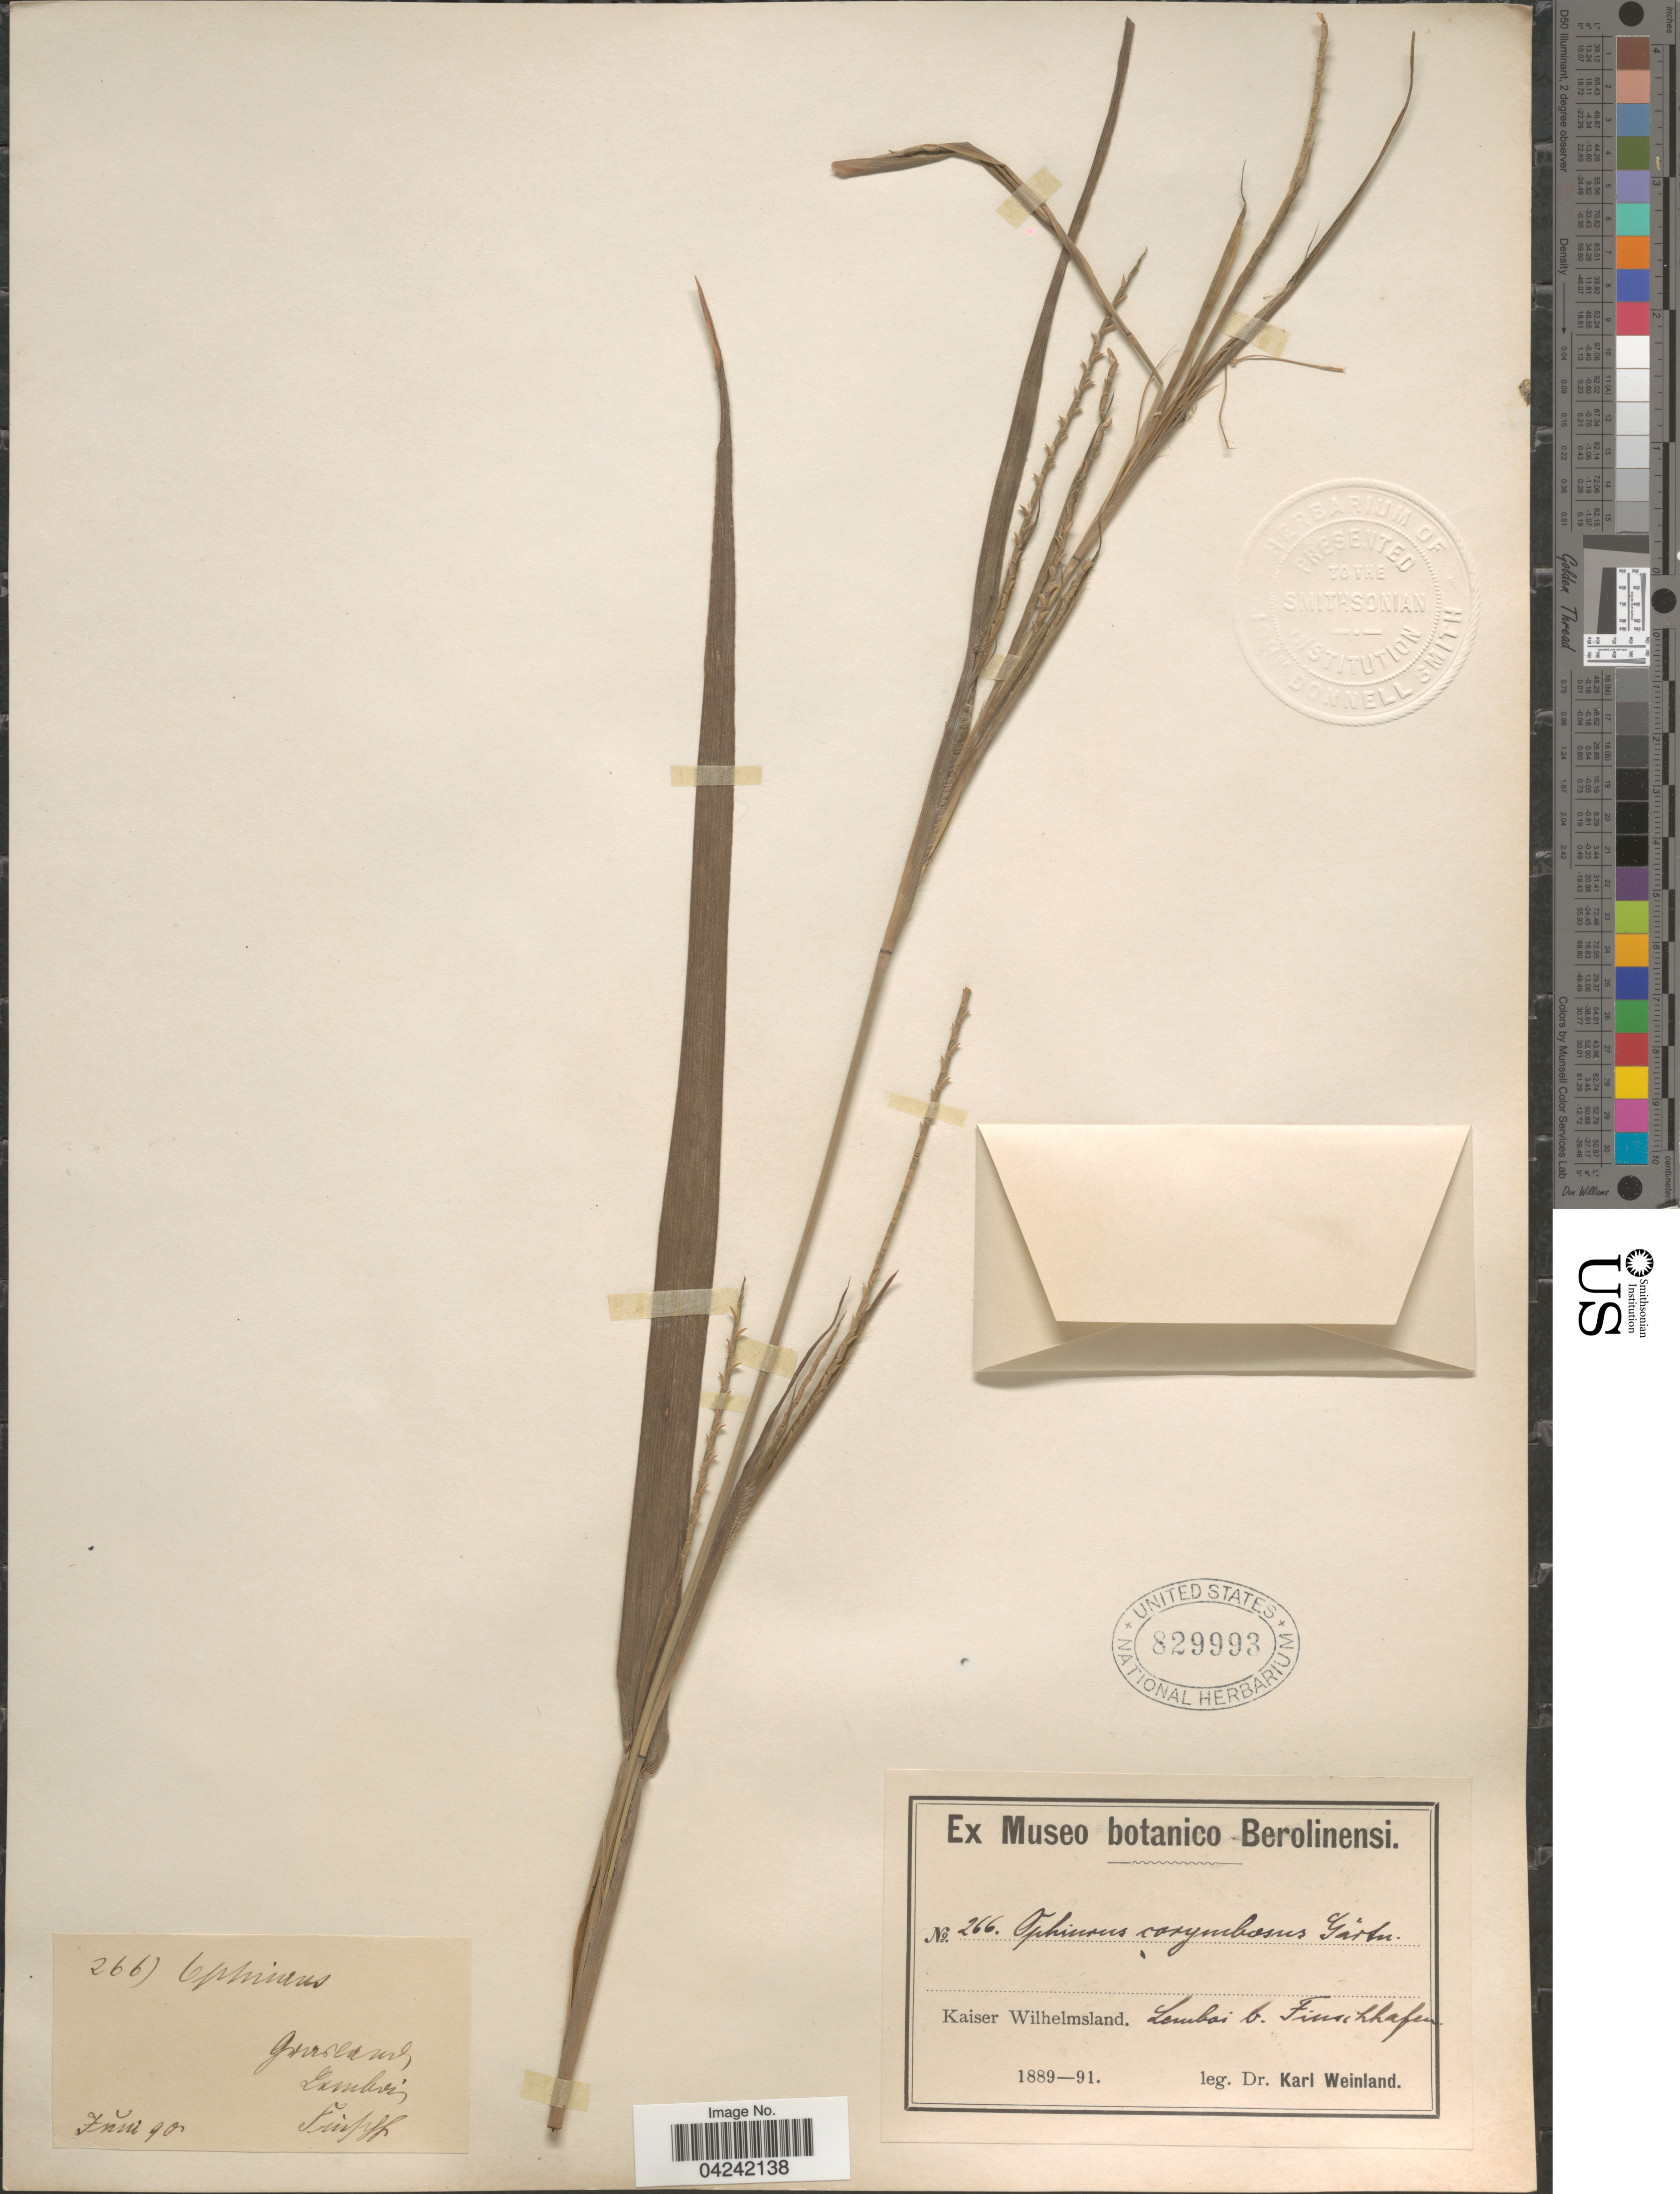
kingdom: Plantae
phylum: Tracheophyta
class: Liliopsida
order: Poales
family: Poaceae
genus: Ophiuros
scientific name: Ophiuros sp.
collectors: K. Weinland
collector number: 266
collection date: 1889/1891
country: Papua New Guinea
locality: Kaiser Wilhelmsland. Lombai b. Finschhafen.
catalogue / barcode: US 829993